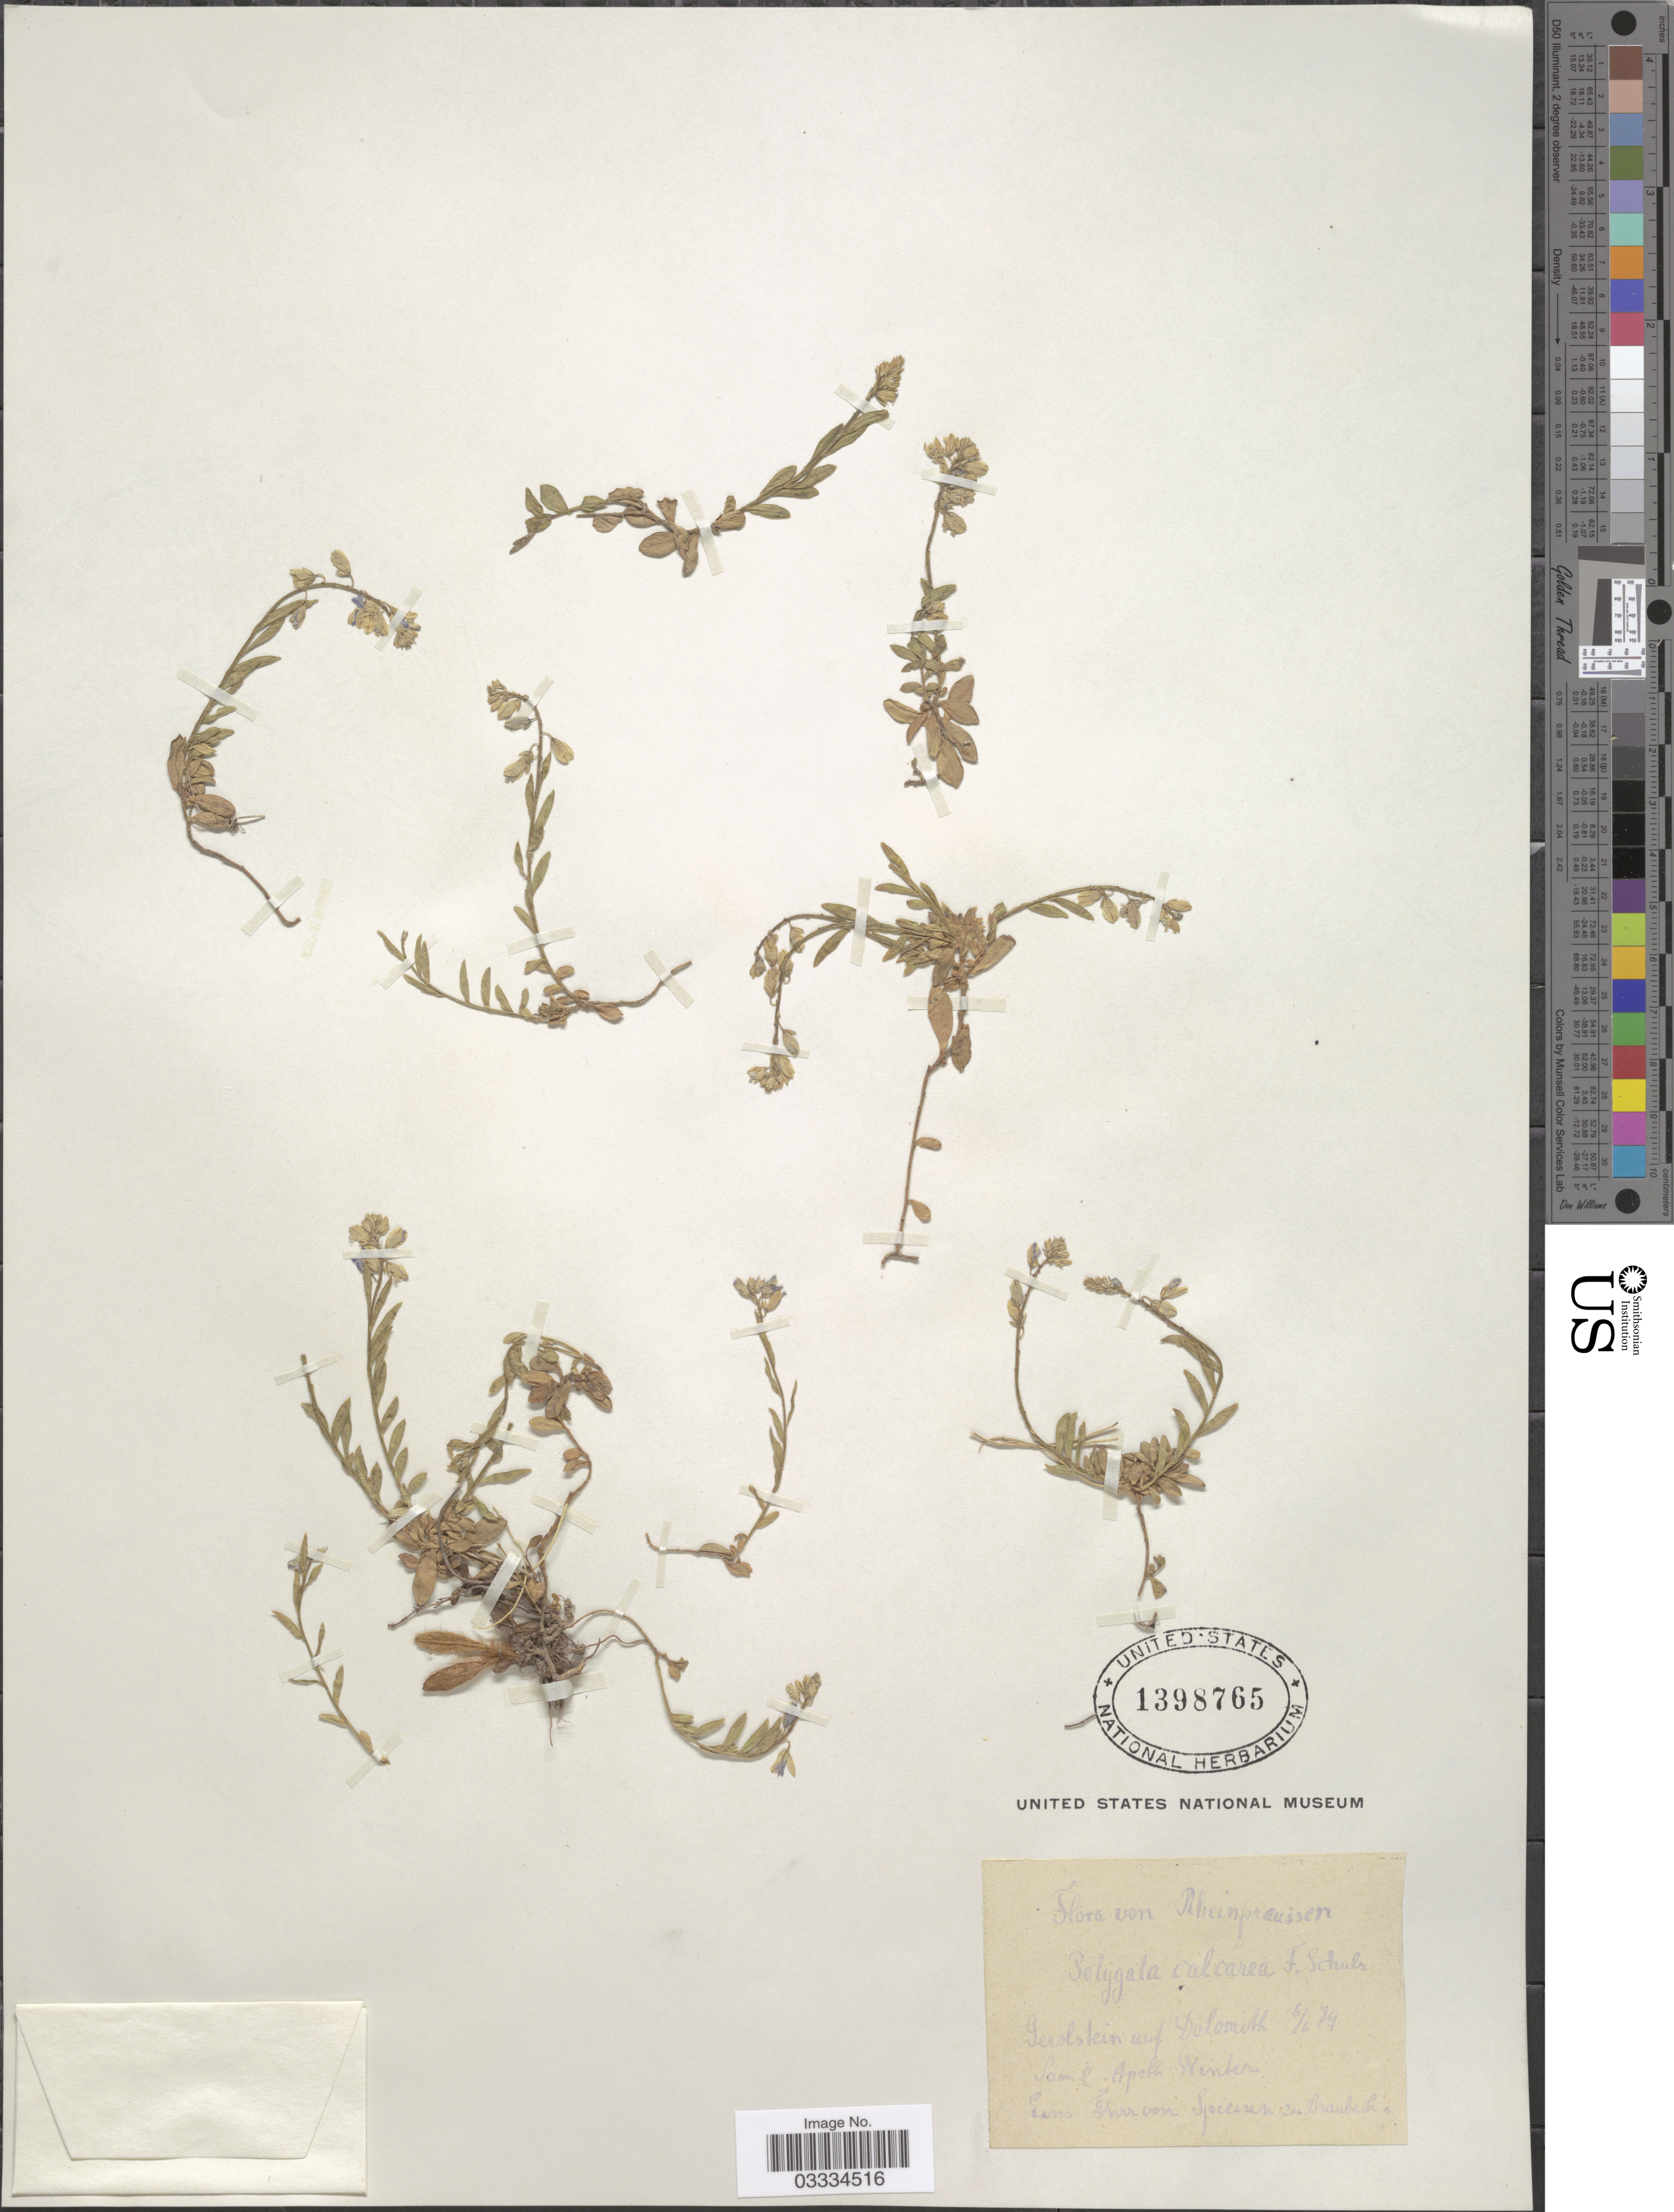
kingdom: Plantae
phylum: Tracheophyta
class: Magnoliopsida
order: Fabales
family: Polygalaceae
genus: Polygala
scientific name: Polygala calcarea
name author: F.W. Schultz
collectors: A. Winter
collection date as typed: Transcribed d/m/y: 6/6/79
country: Germany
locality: Rheinpreussen. Gerolstein auf Dolomith.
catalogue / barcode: US 1398765